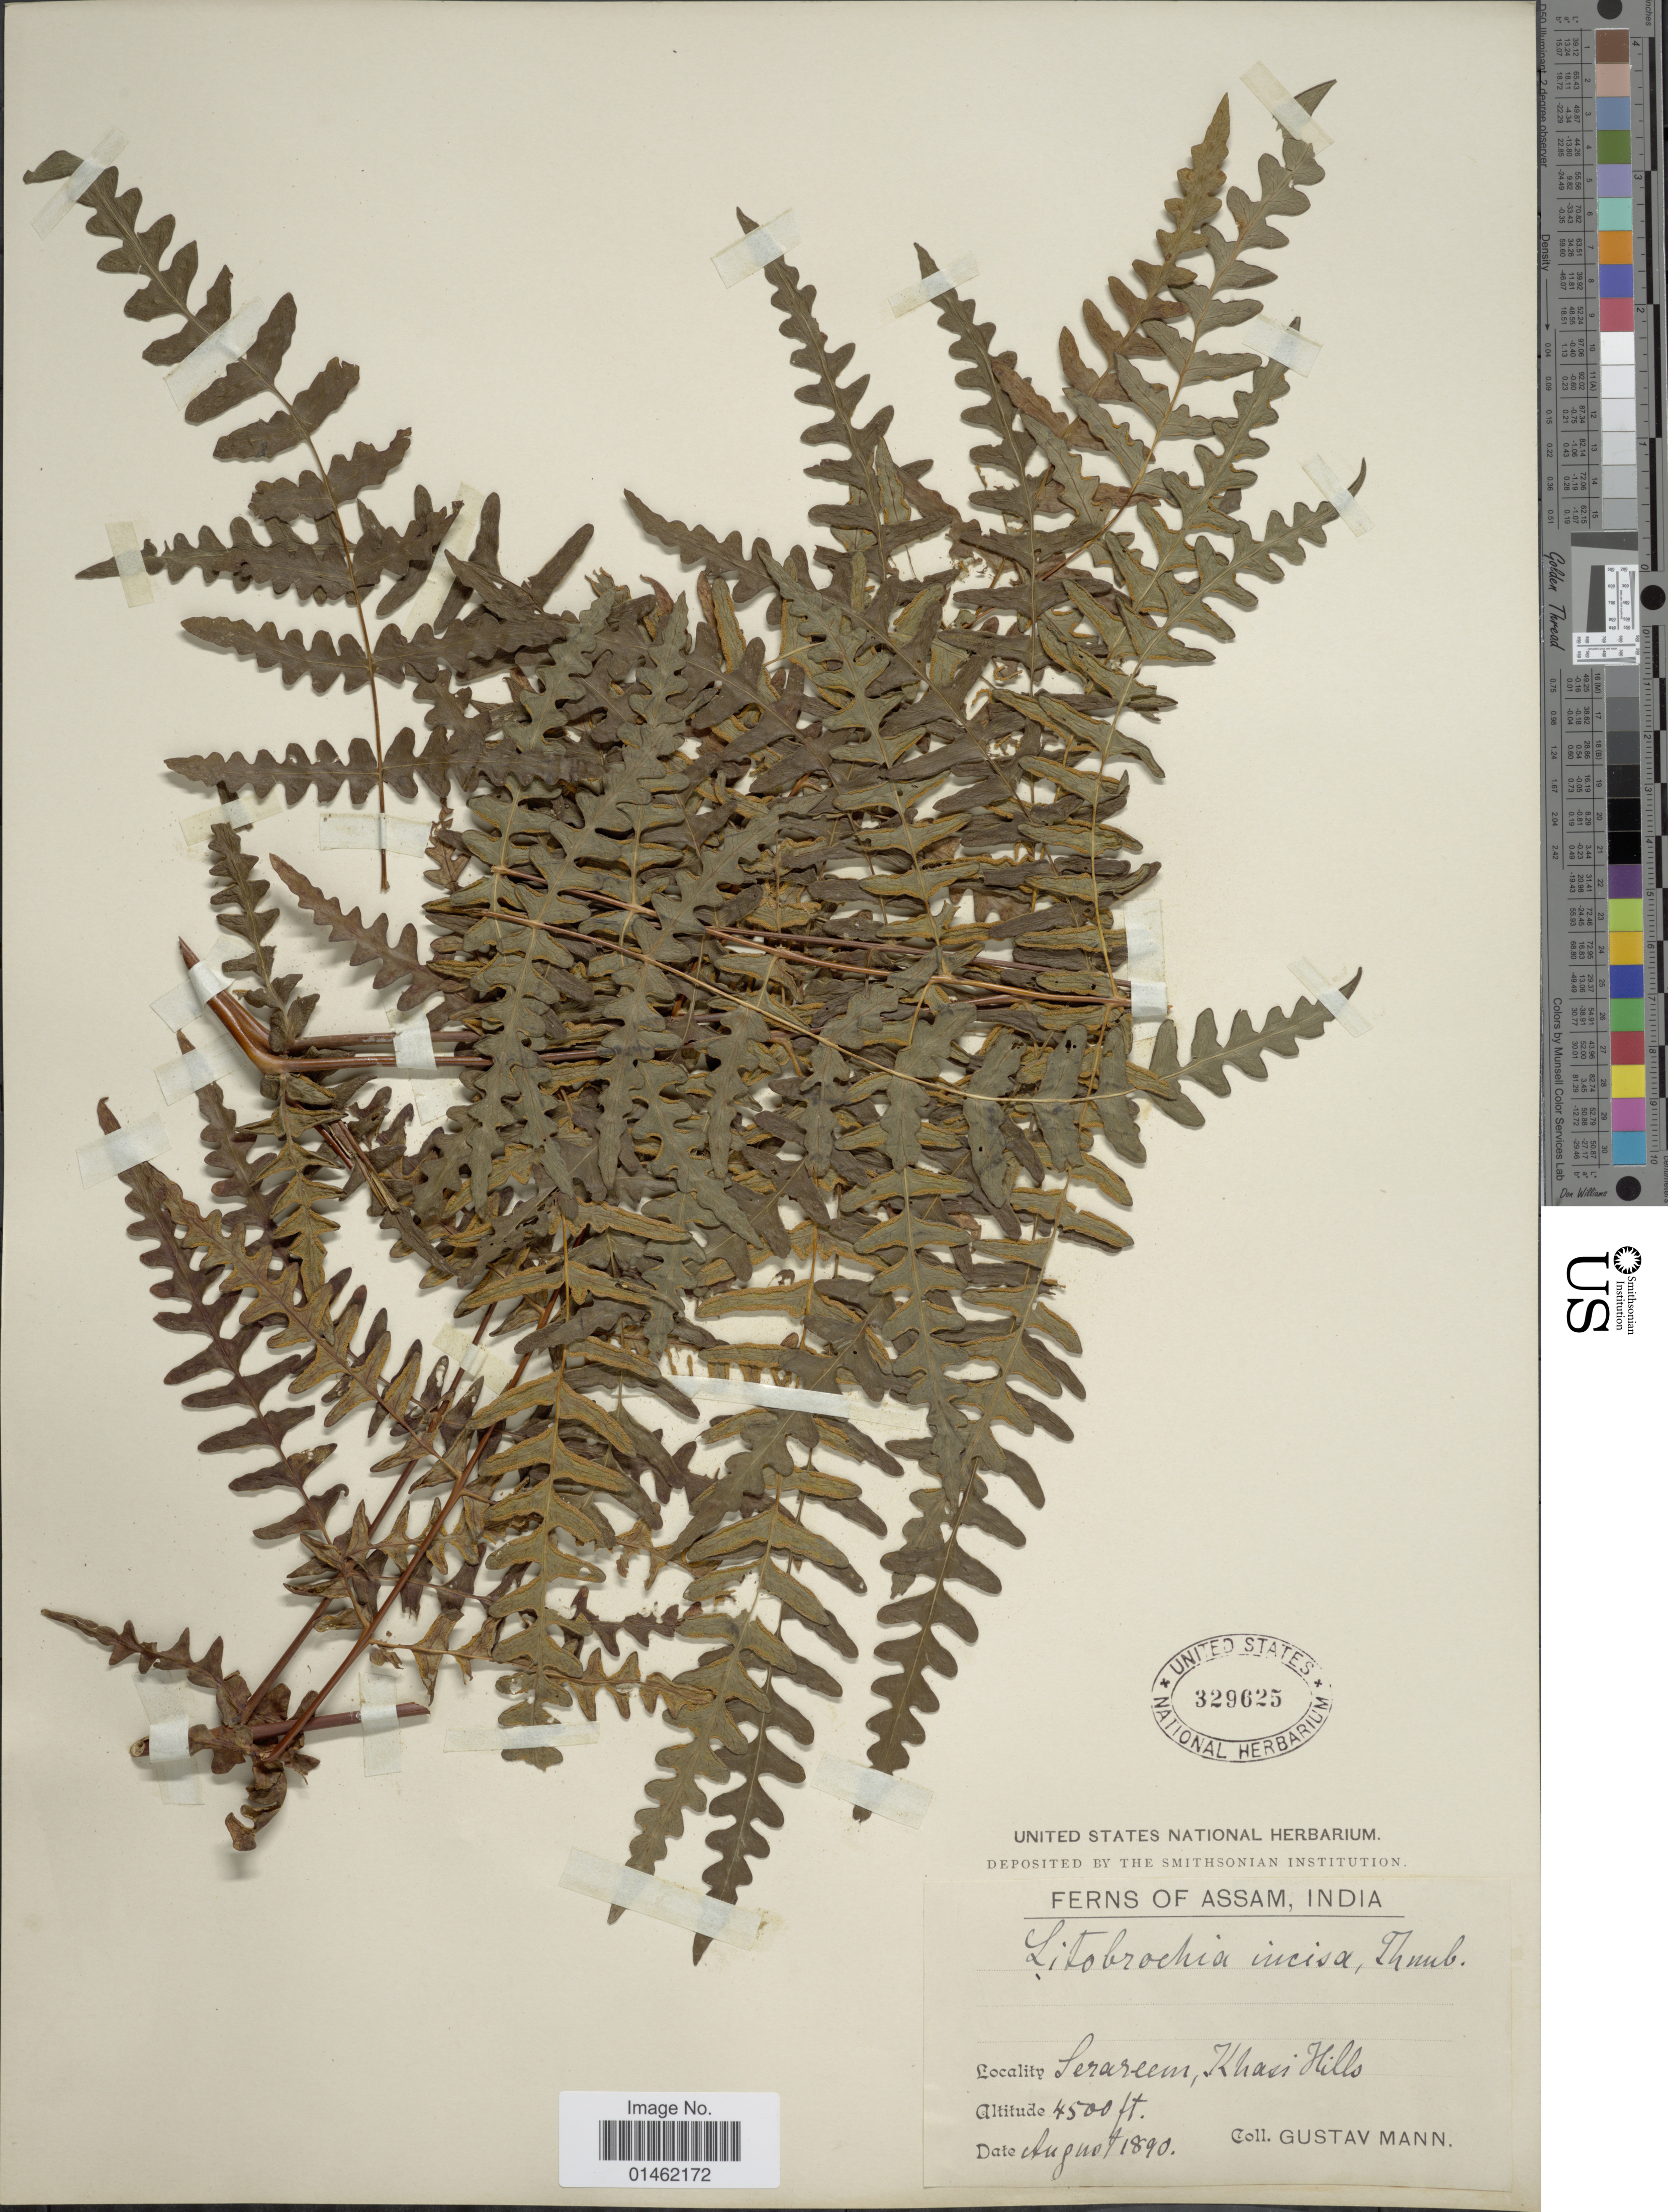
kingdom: Plantae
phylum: Tracheophyta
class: Polypodiopsida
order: Polypodiales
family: Dennstaedtiaceae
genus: Histiopteris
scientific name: Histiopteris incisa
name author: (Thunb.) J. Sm.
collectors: G. Mann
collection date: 1890-08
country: India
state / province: Meghalaya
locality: Serareem, Khasi Hills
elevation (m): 1372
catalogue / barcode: US 329625